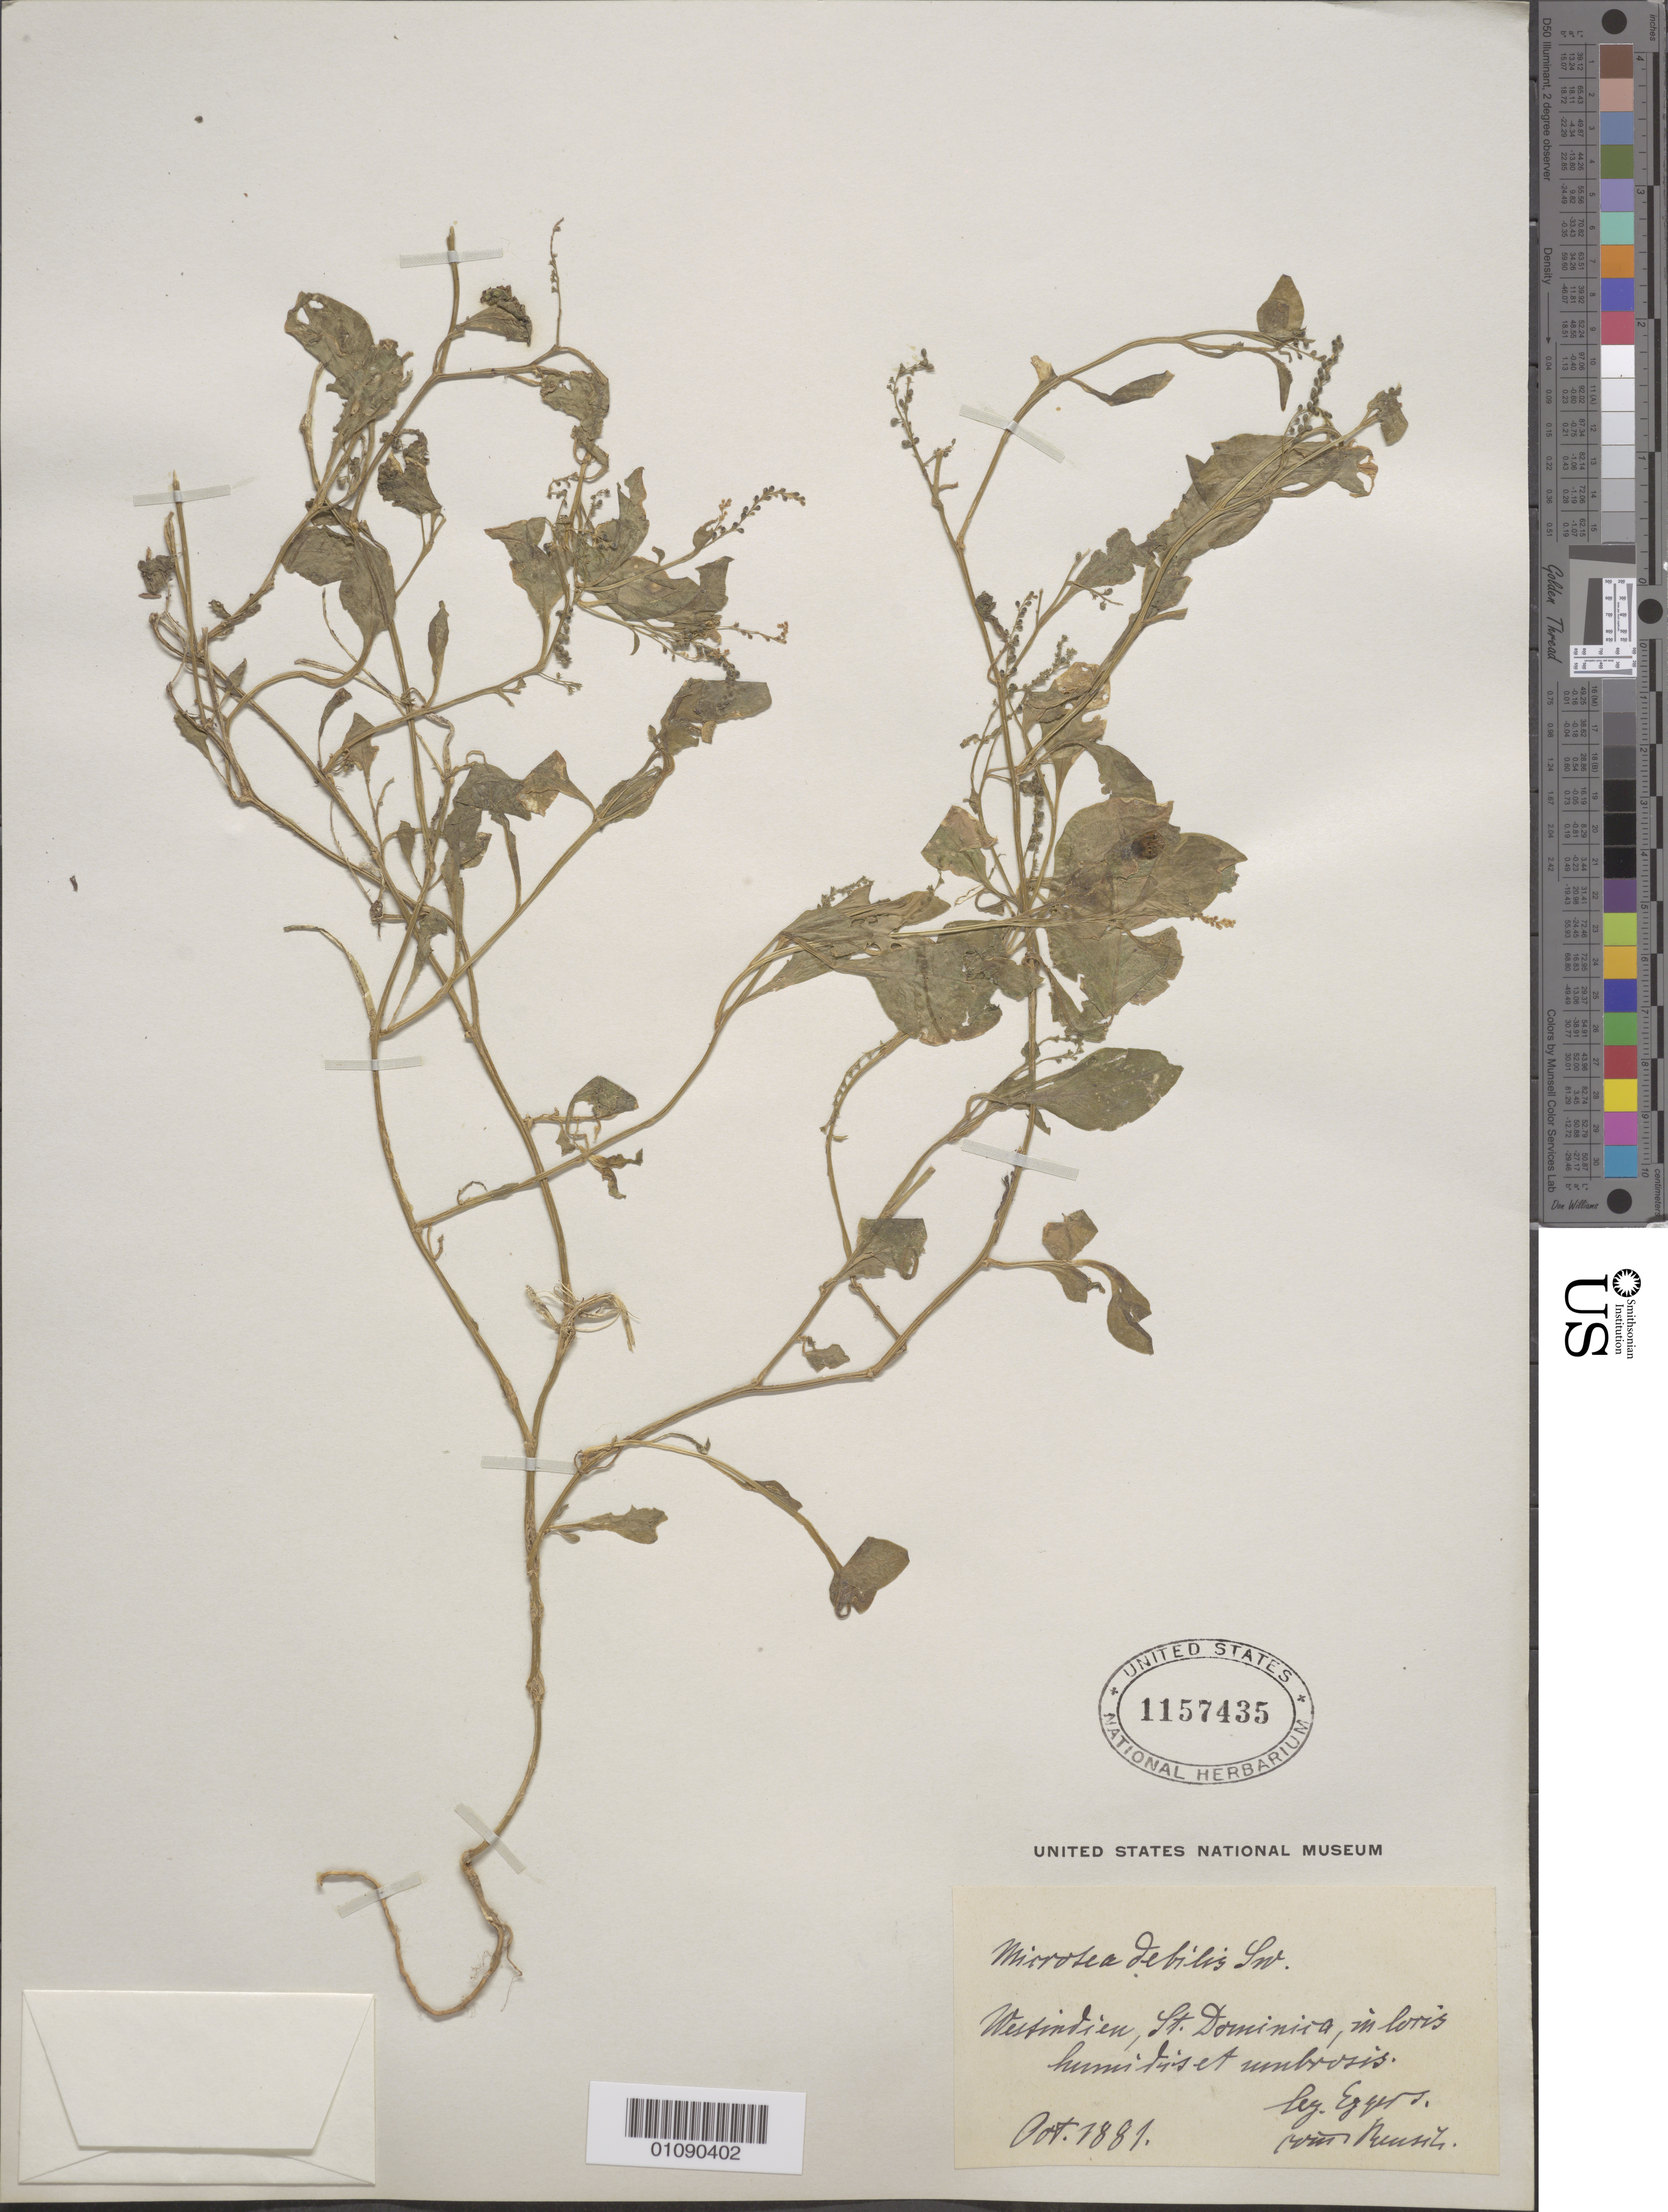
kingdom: Plantae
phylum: Tracheophyta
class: Magnoliopsida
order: Caryophyllales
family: Microteaceae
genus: Microtea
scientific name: Microtea debilis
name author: Sw.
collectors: H. F. A. von Eggers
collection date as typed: Oct 1881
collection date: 1881-10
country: Dominica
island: Dominica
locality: St. Dominica, Wessindiew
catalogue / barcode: US 1157435